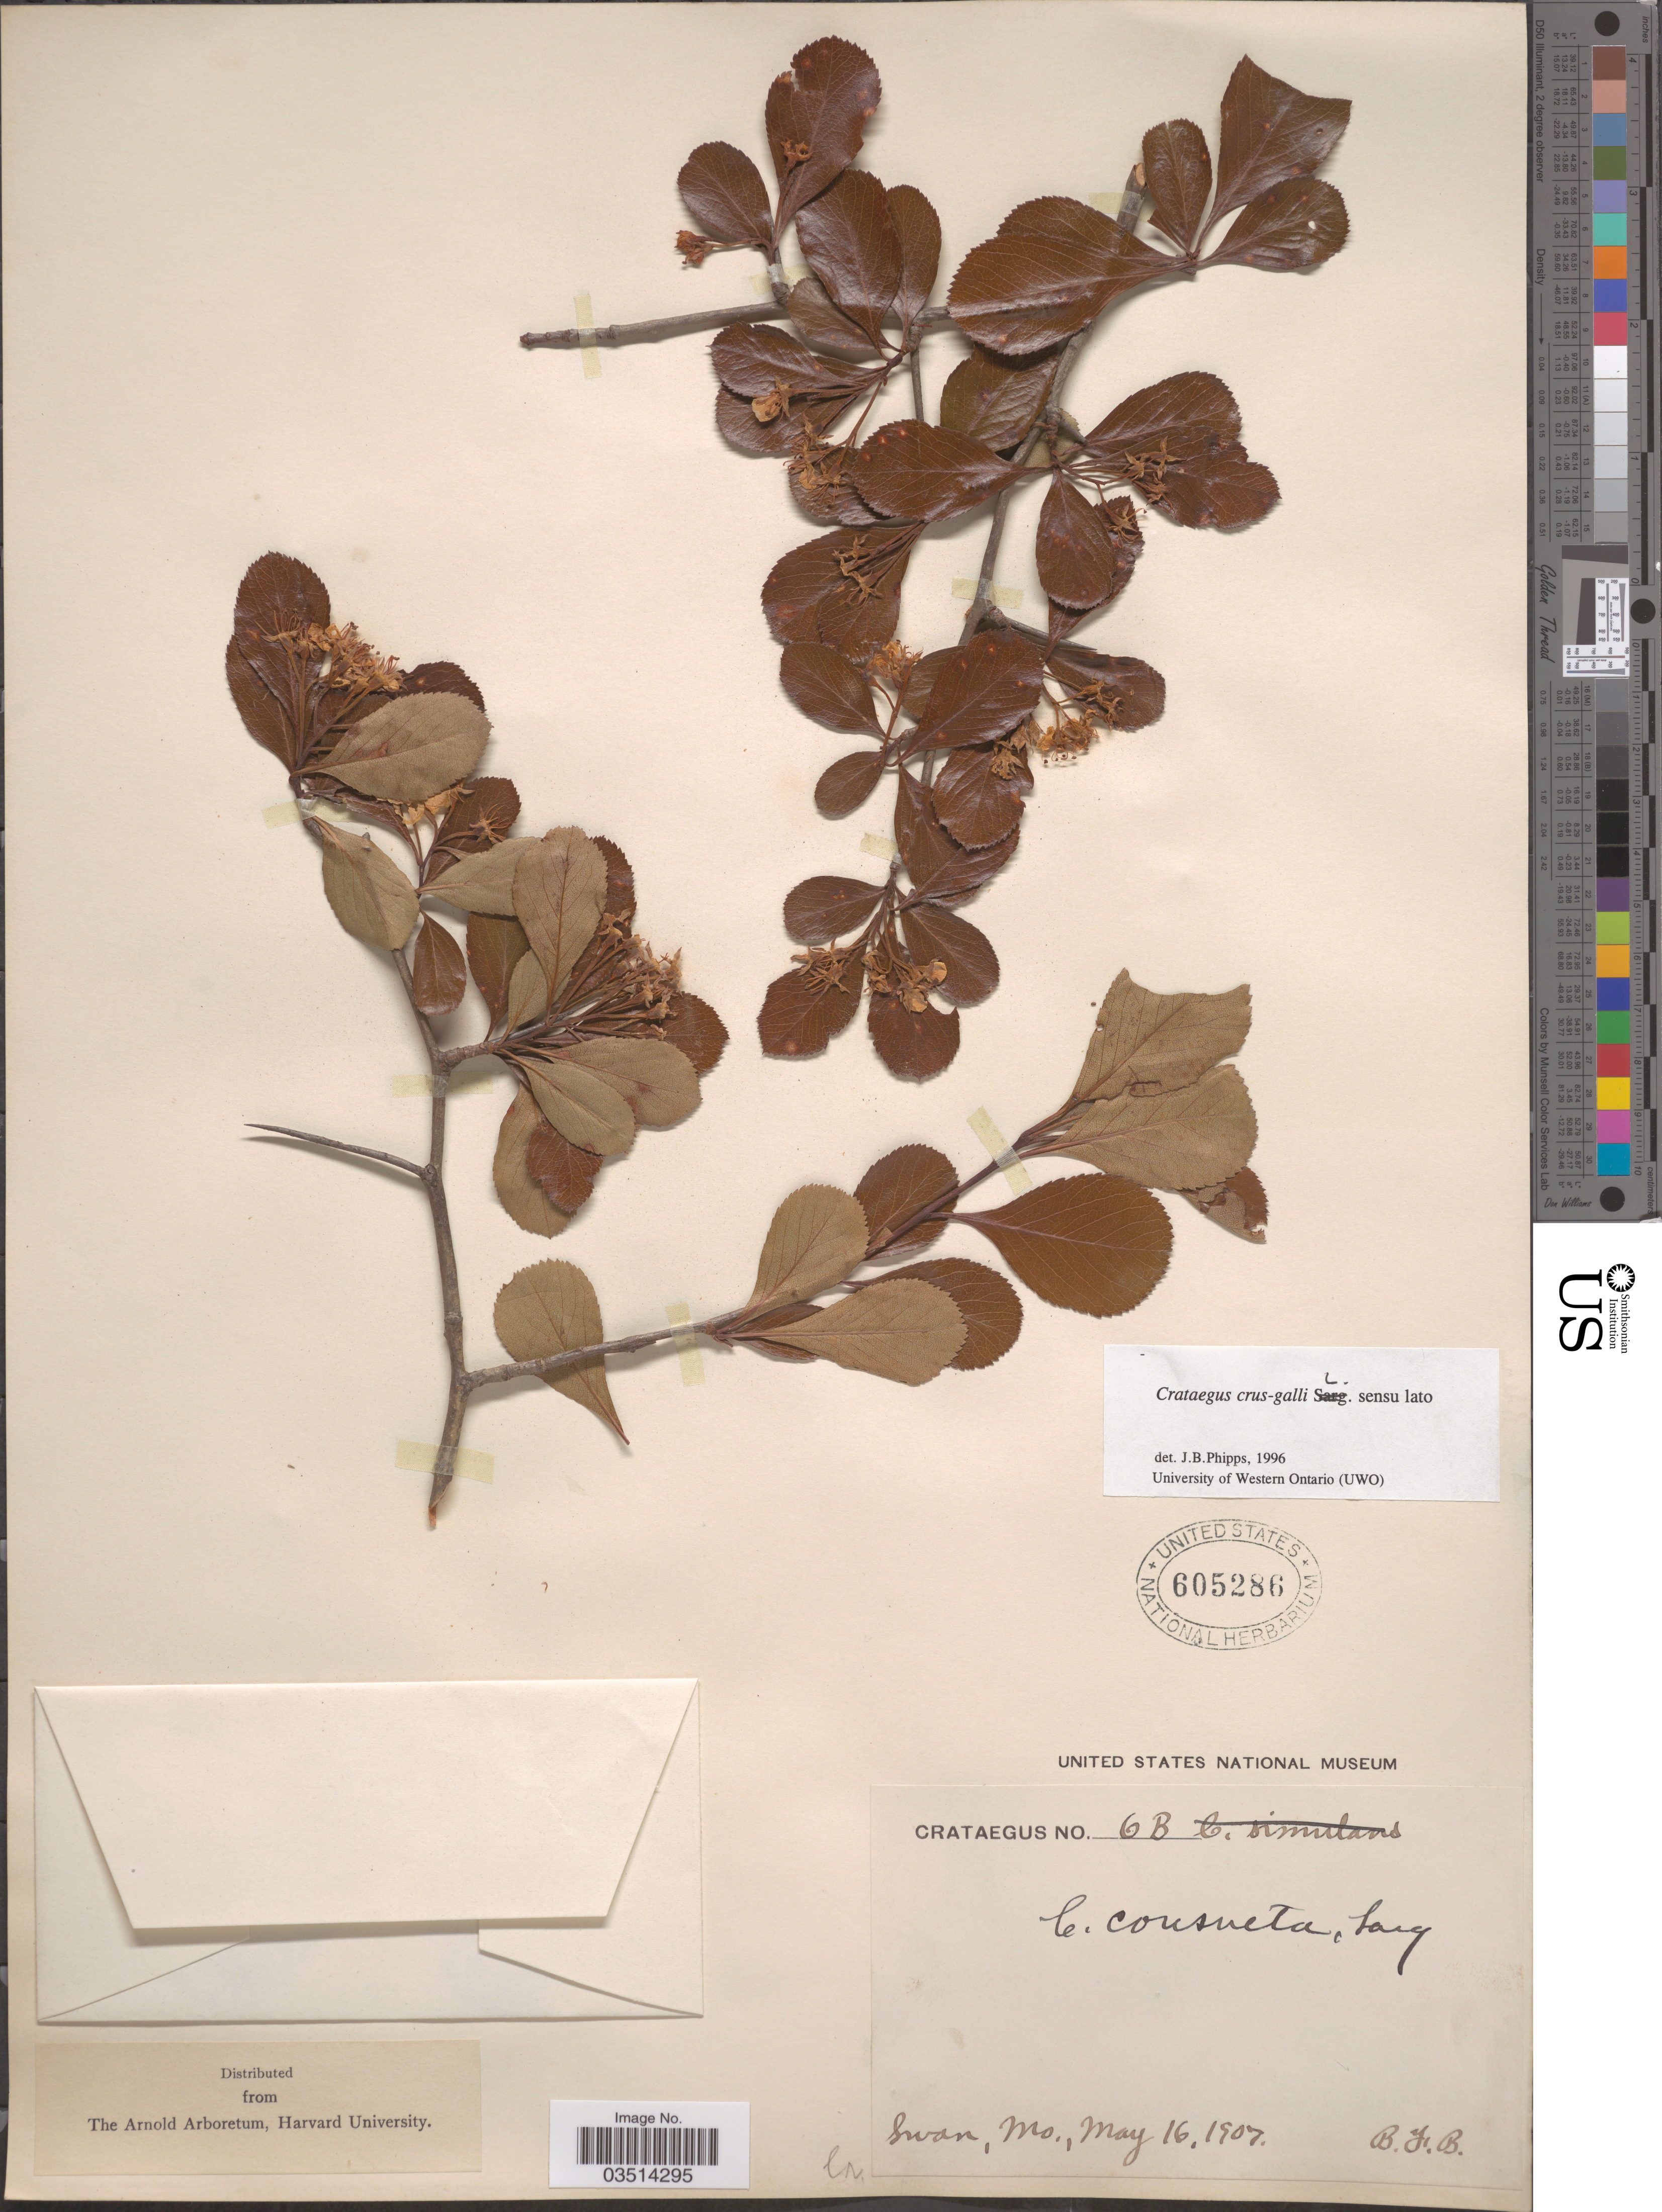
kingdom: Plantae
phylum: Tracheophyta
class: Magnoliopsida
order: Rosales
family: Rosaceae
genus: Crataegus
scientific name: Crataegus crus-galli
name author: L.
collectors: B. F. B.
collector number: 6b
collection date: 1907-05-16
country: United States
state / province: Missouri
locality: Swan.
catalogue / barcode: US 605286